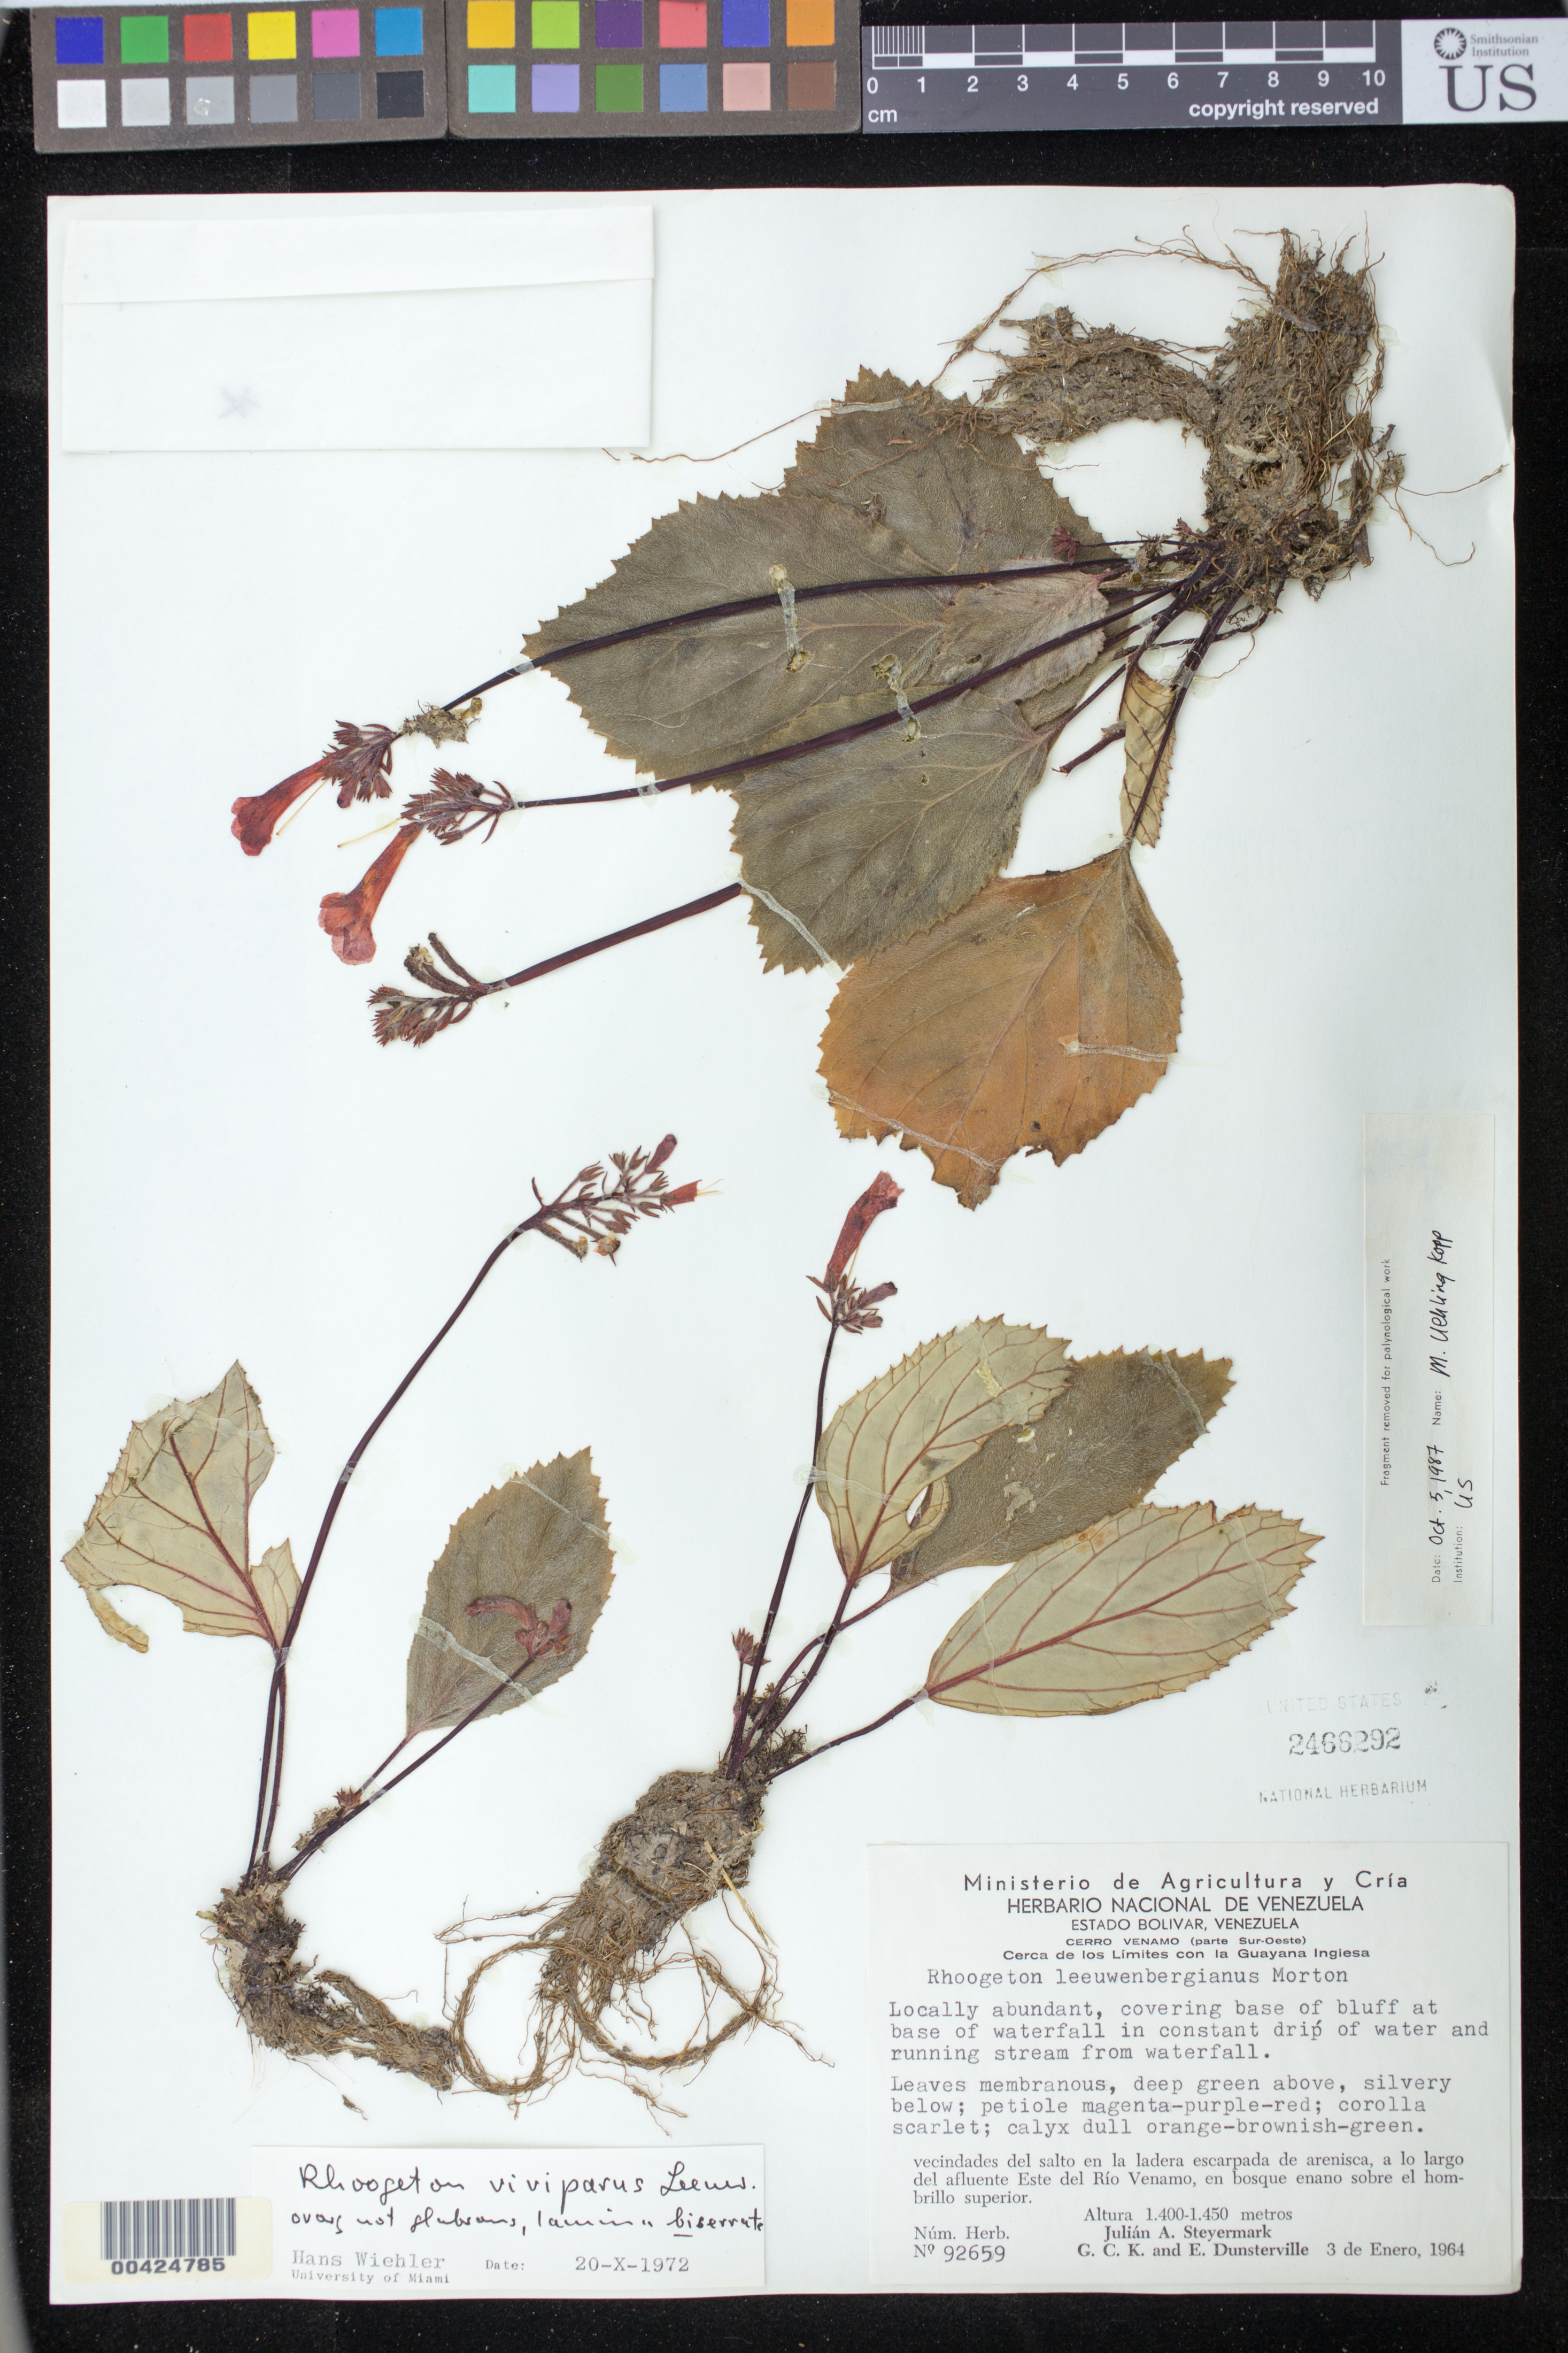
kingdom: Plantae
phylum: Tracheophyta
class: Magnoliopsida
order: Lamiales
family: Gesneriaceae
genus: Rhoogeton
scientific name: Rhoogeton viviparus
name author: Leeuwenb.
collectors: J. Steyermark, G. C. K. Dunsterville & E. Dunsterville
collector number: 92659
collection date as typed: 03 Jan 1964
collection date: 1964-01-03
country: Venezuela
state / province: Bolívar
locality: Rio Venamo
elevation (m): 1400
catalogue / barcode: US 2466292